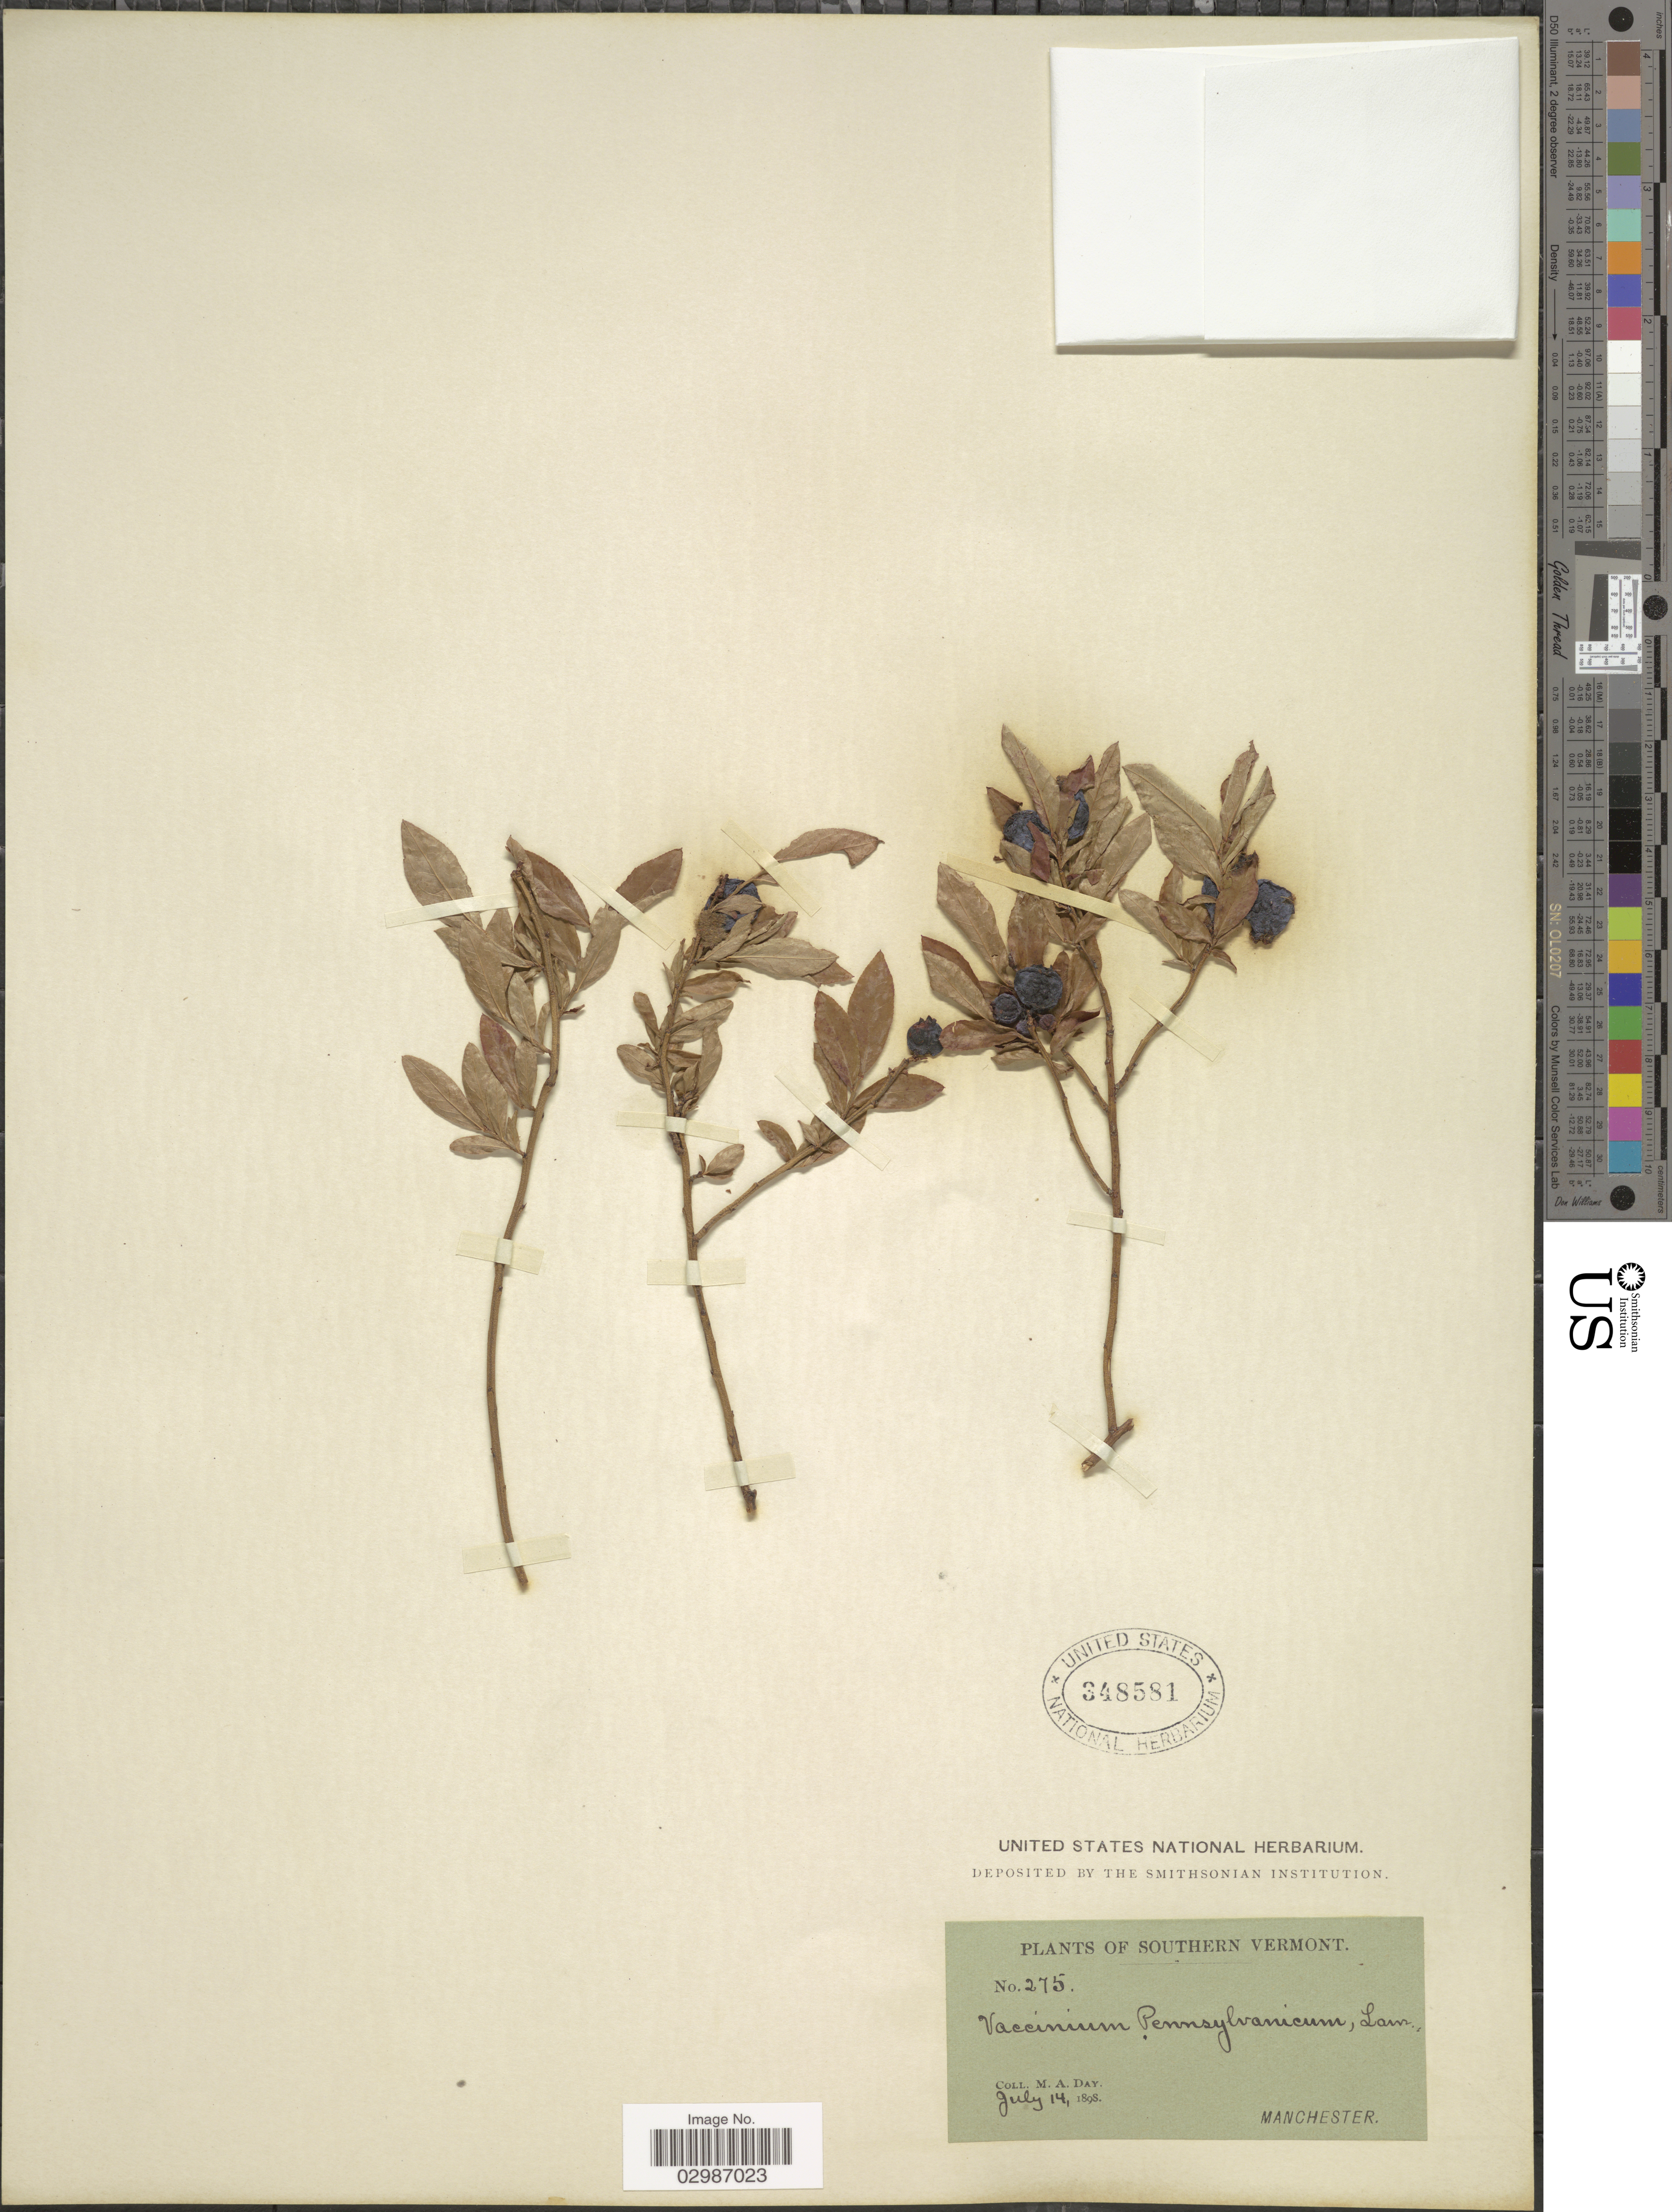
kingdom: Plantae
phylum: Tracheophyta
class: Magnoliopsida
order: Ericales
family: Ericaceae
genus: Vaccinium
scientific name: Vaccinium angustifolium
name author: Aiton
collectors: M. Day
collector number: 275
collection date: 1898-07-14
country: United States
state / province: Vermont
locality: Southern Vermont. Manchester.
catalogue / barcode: US 348581